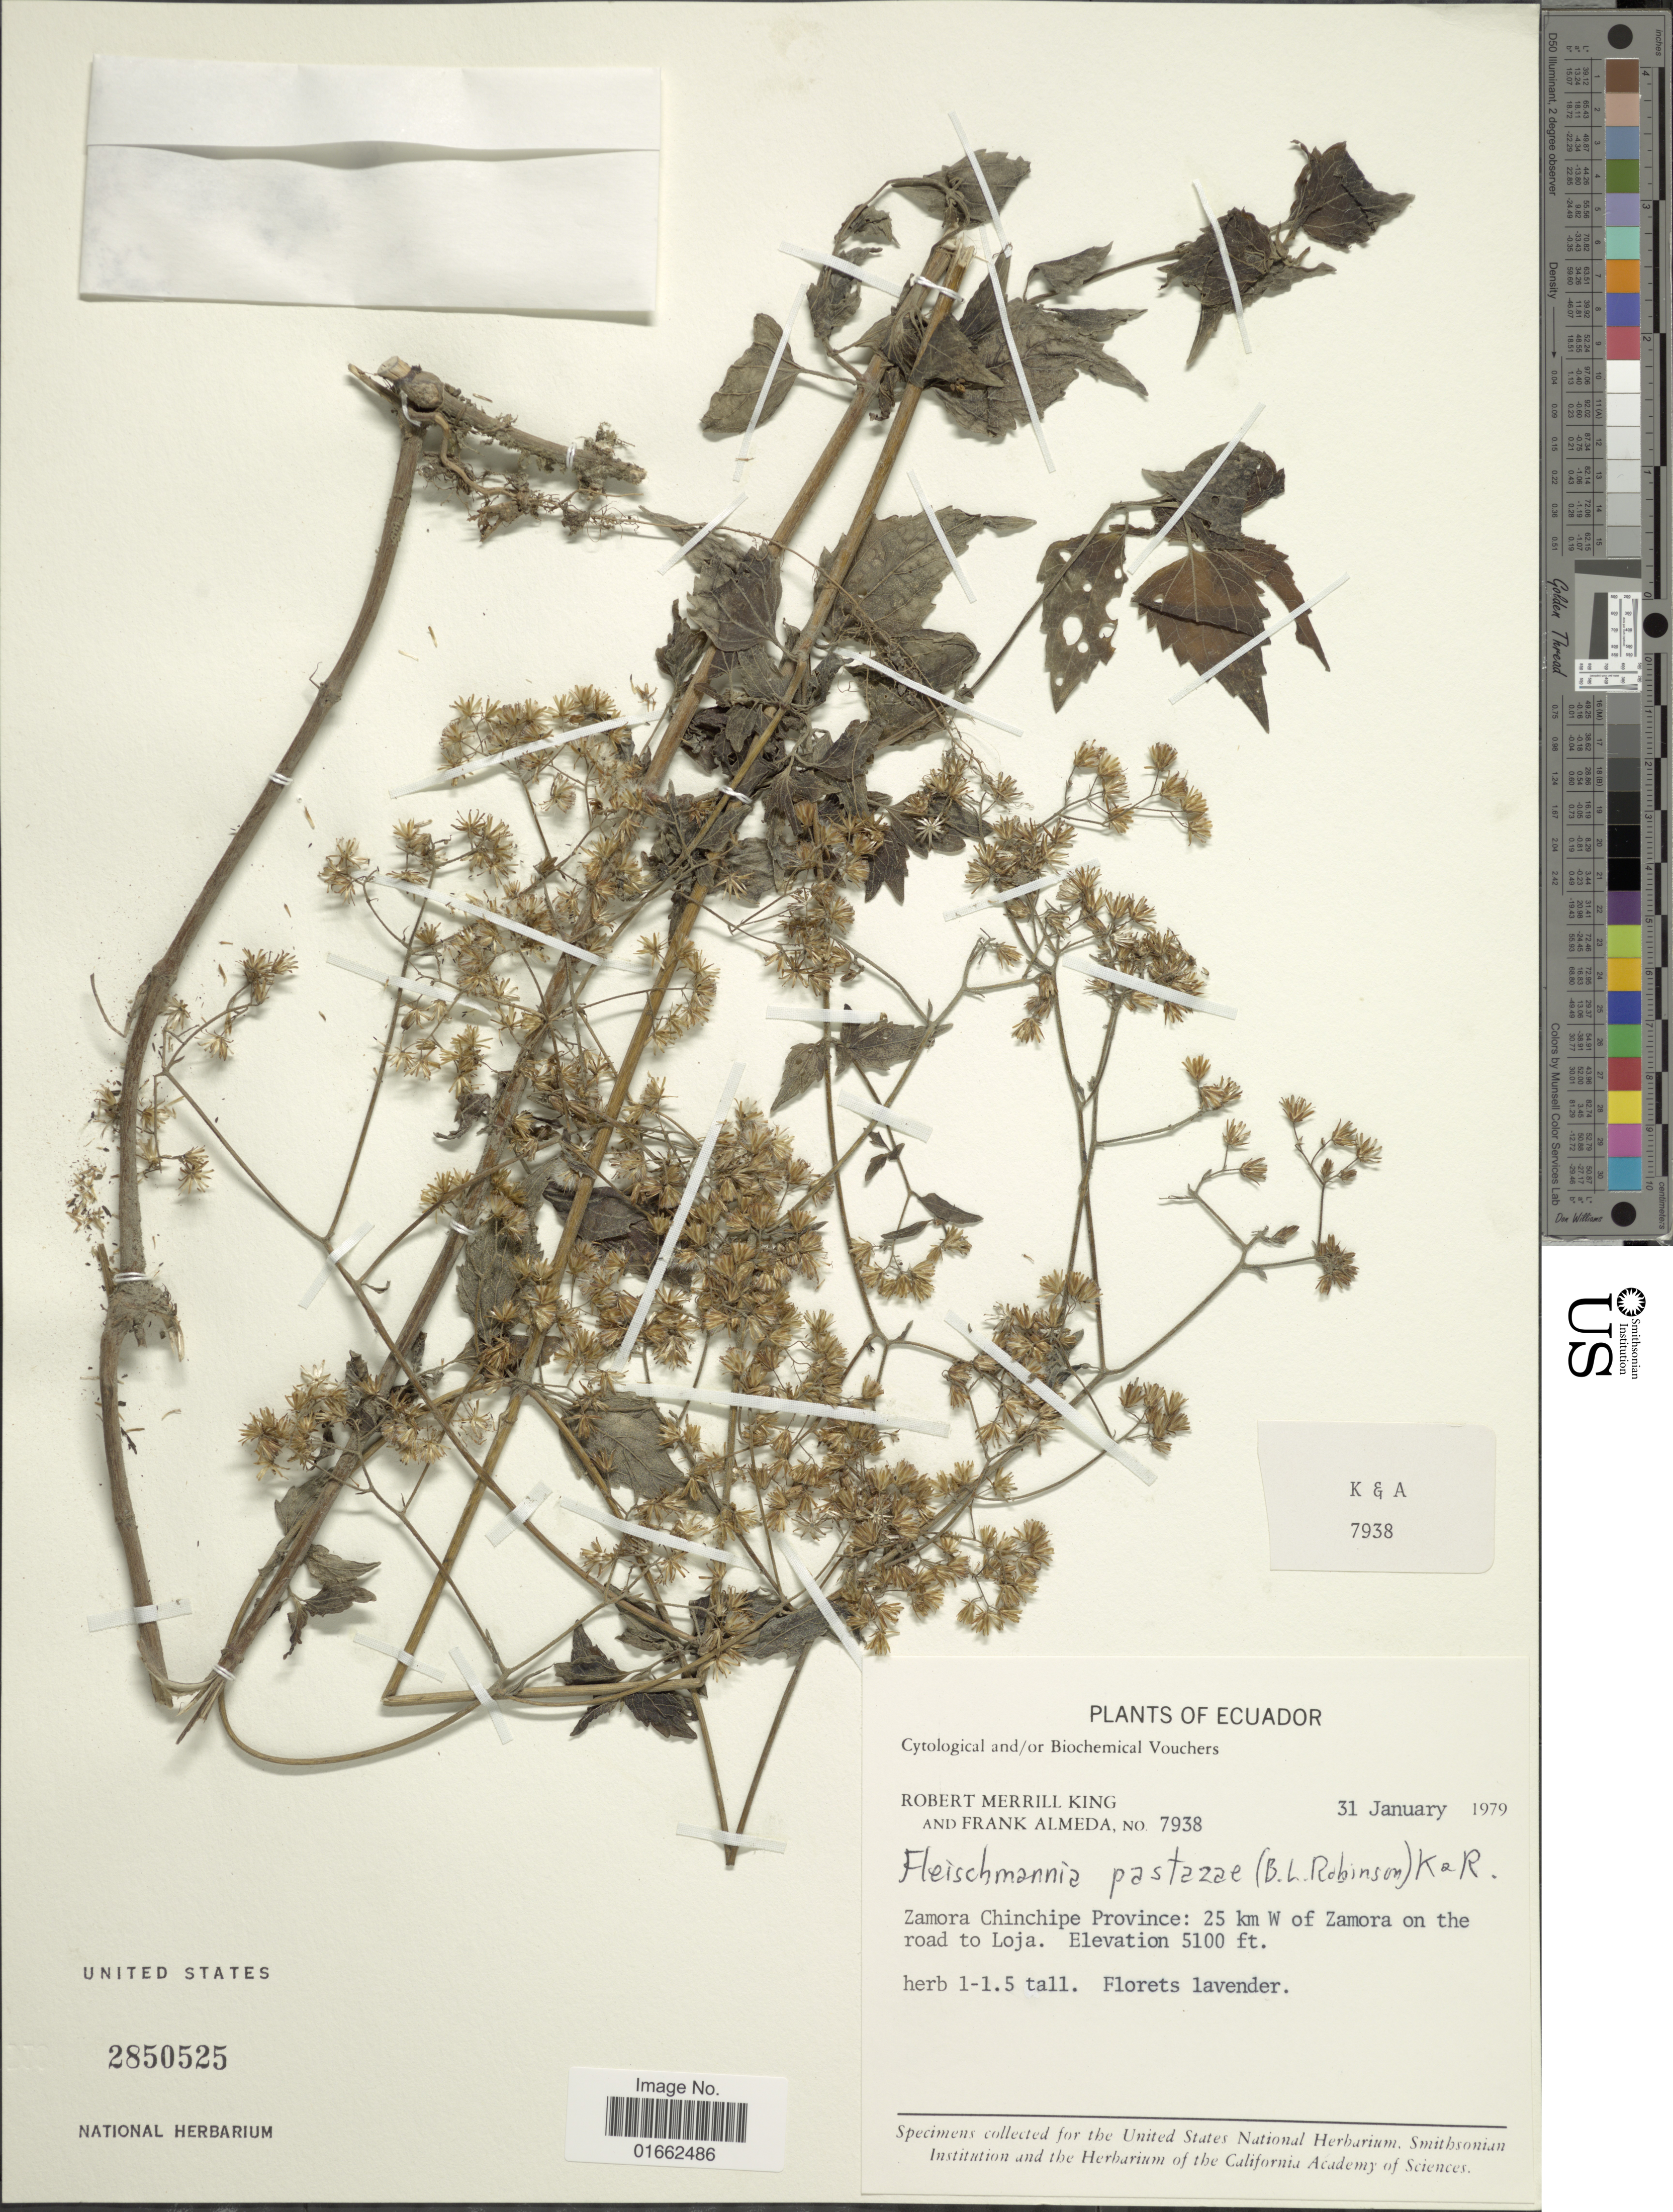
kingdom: Plantae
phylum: Tracheophyta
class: Magnoliopsida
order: Asterales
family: Asteraceae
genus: Fleischmannia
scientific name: Fleischmannia pastazae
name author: (B.L. Rob.) R.M. King & H. Rob.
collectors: R. M. King & F. Almeda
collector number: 7938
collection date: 1979-01-31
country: Ecuador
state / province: Zamora-Chinchipe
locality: Zamora Chinchipe Province: 25 km W of Zamora on the road to Loja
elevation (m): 1554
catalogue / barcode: US 2850525